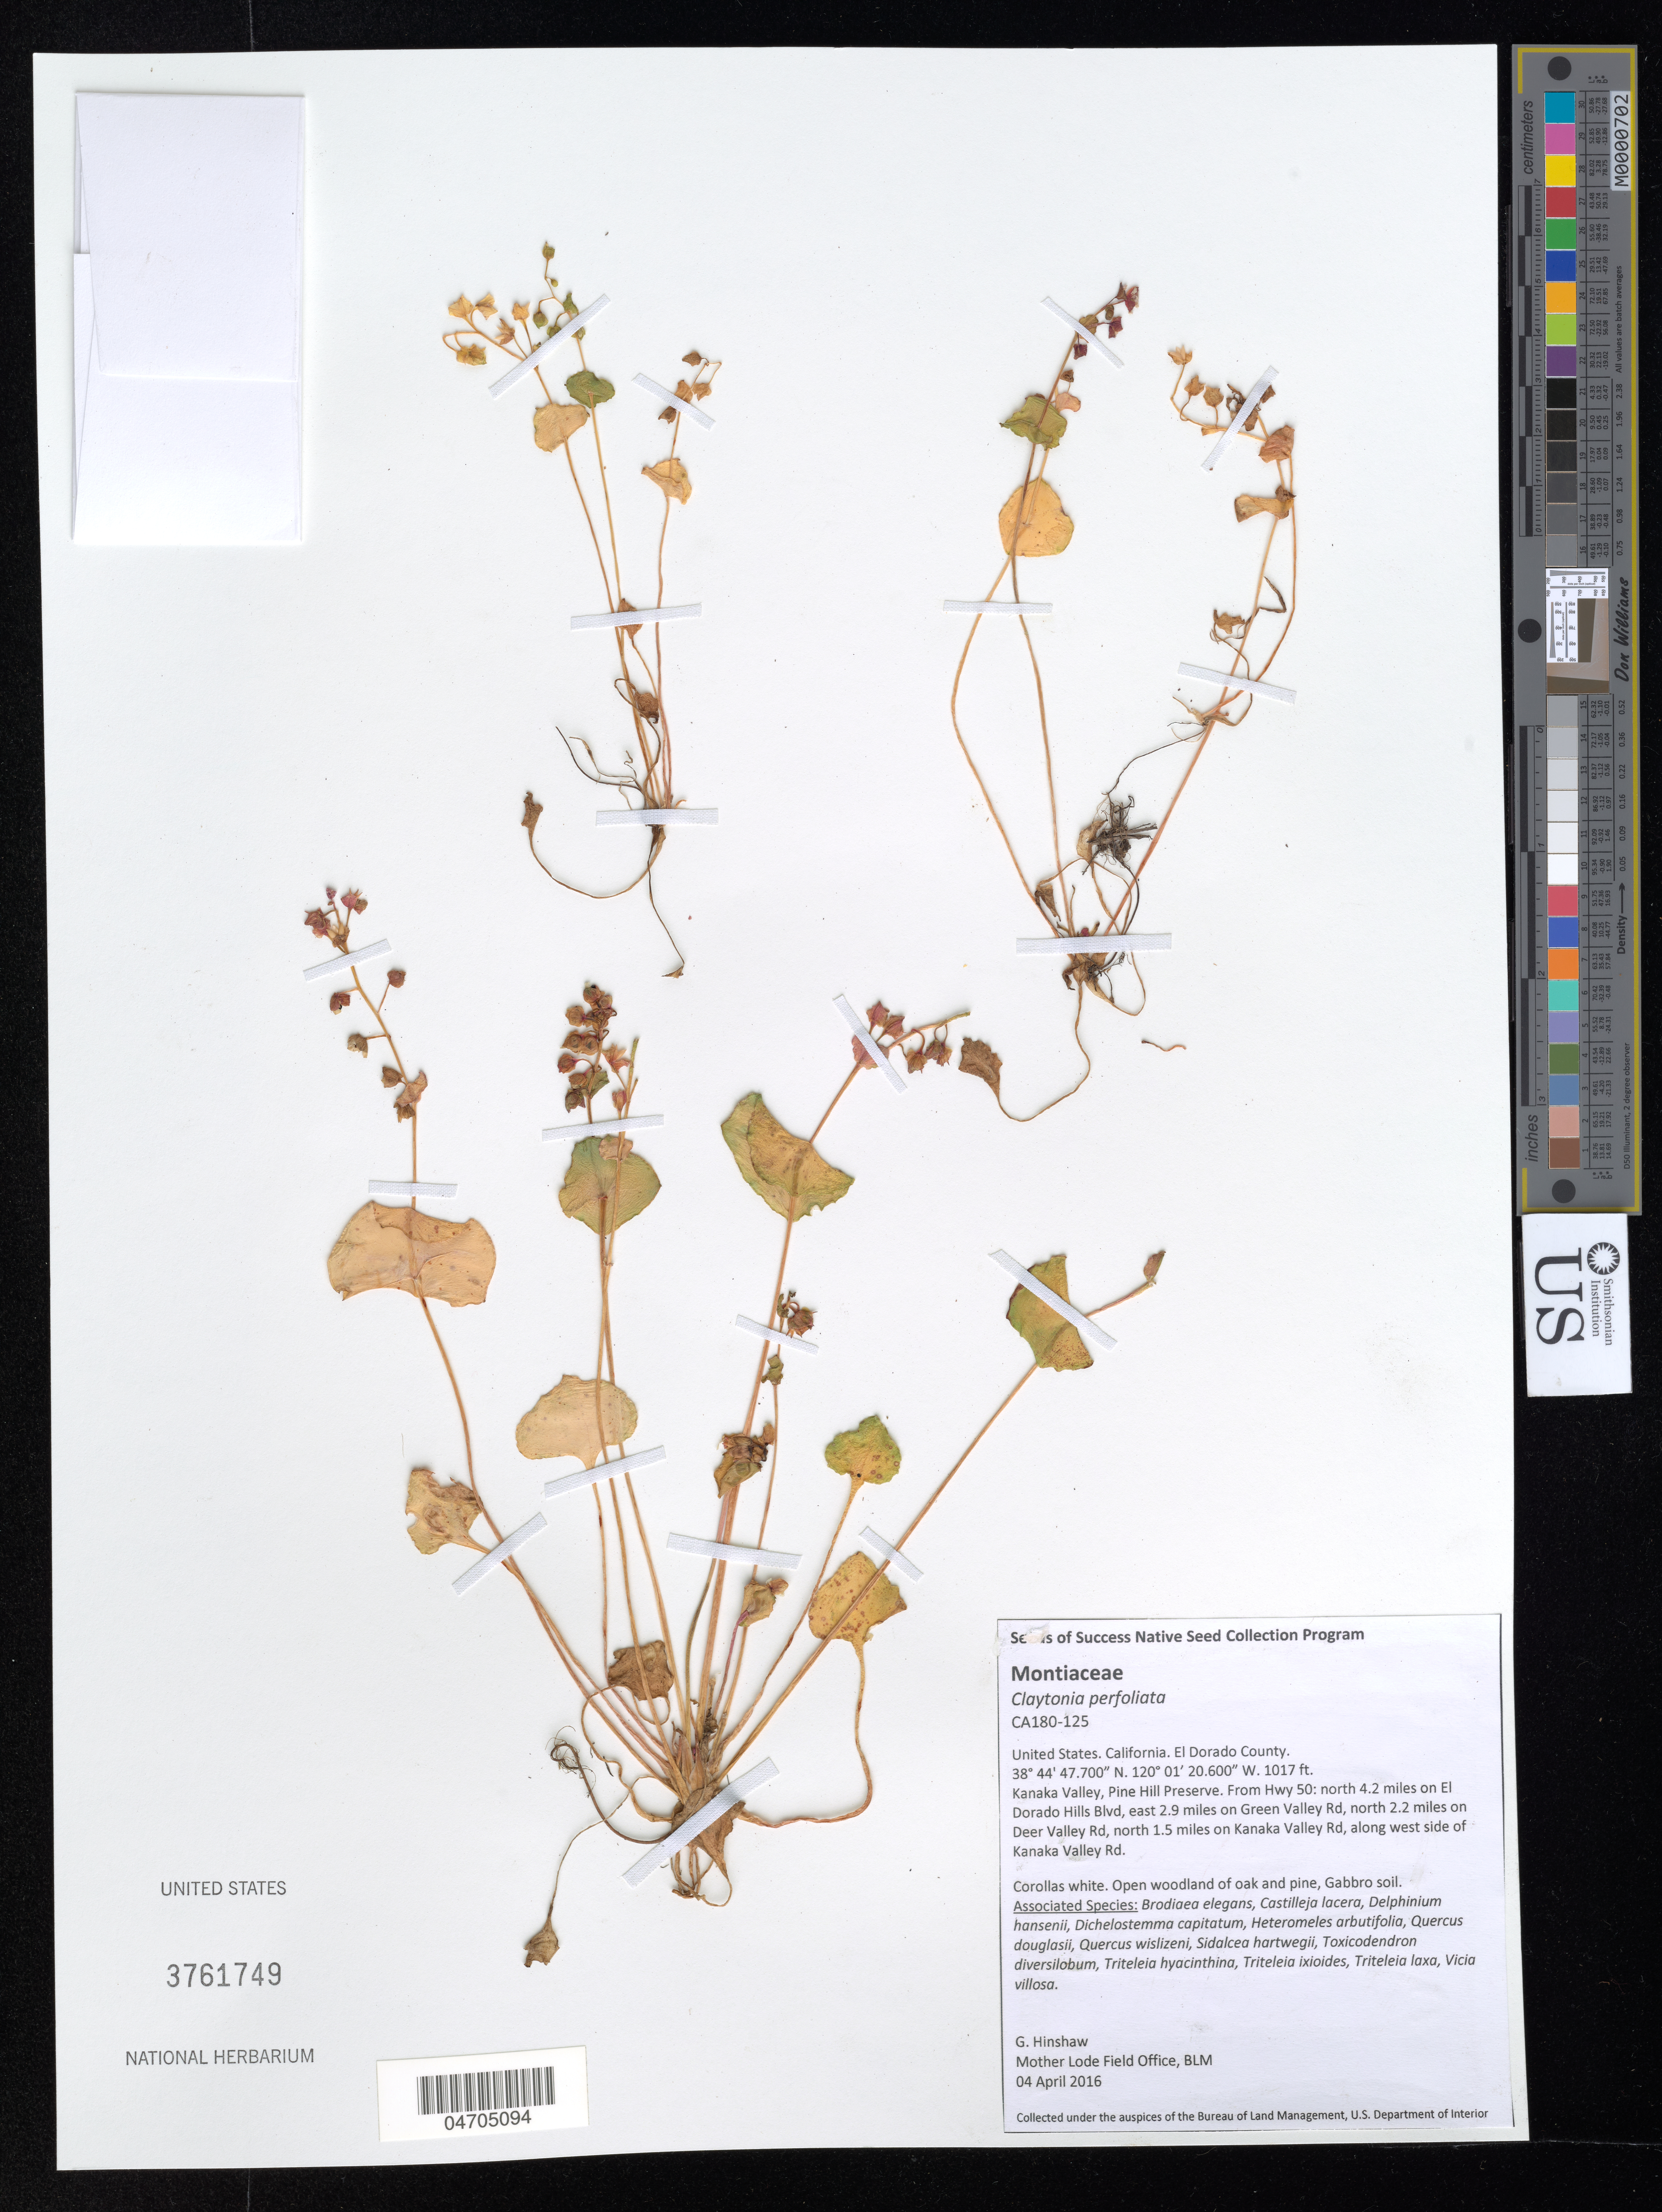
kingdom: Plantae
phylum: Tracheophyta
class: Magnoliopsida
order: Caryophyllales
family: Montiaceae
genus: Claytonia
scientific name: Claytonia perfoliata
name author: Donn ex Willd.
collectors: G. Hinshaw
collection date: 2016-04-04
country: United States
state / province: California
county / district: El Dorado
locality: El Dorado County. Kanaka Valley, Pine Hill Preserve. From Hwy 50: north 4.2 miles on El Dorado Hills Blvd, east 2.9 miles on Green Valley Rd, north 2.2 miles on Deer Valley Rd, north 1.5 miles on Kanaka Valley Rd, along west side of Kanaka Valley Rd.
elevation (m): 310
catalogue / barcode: US 3761749